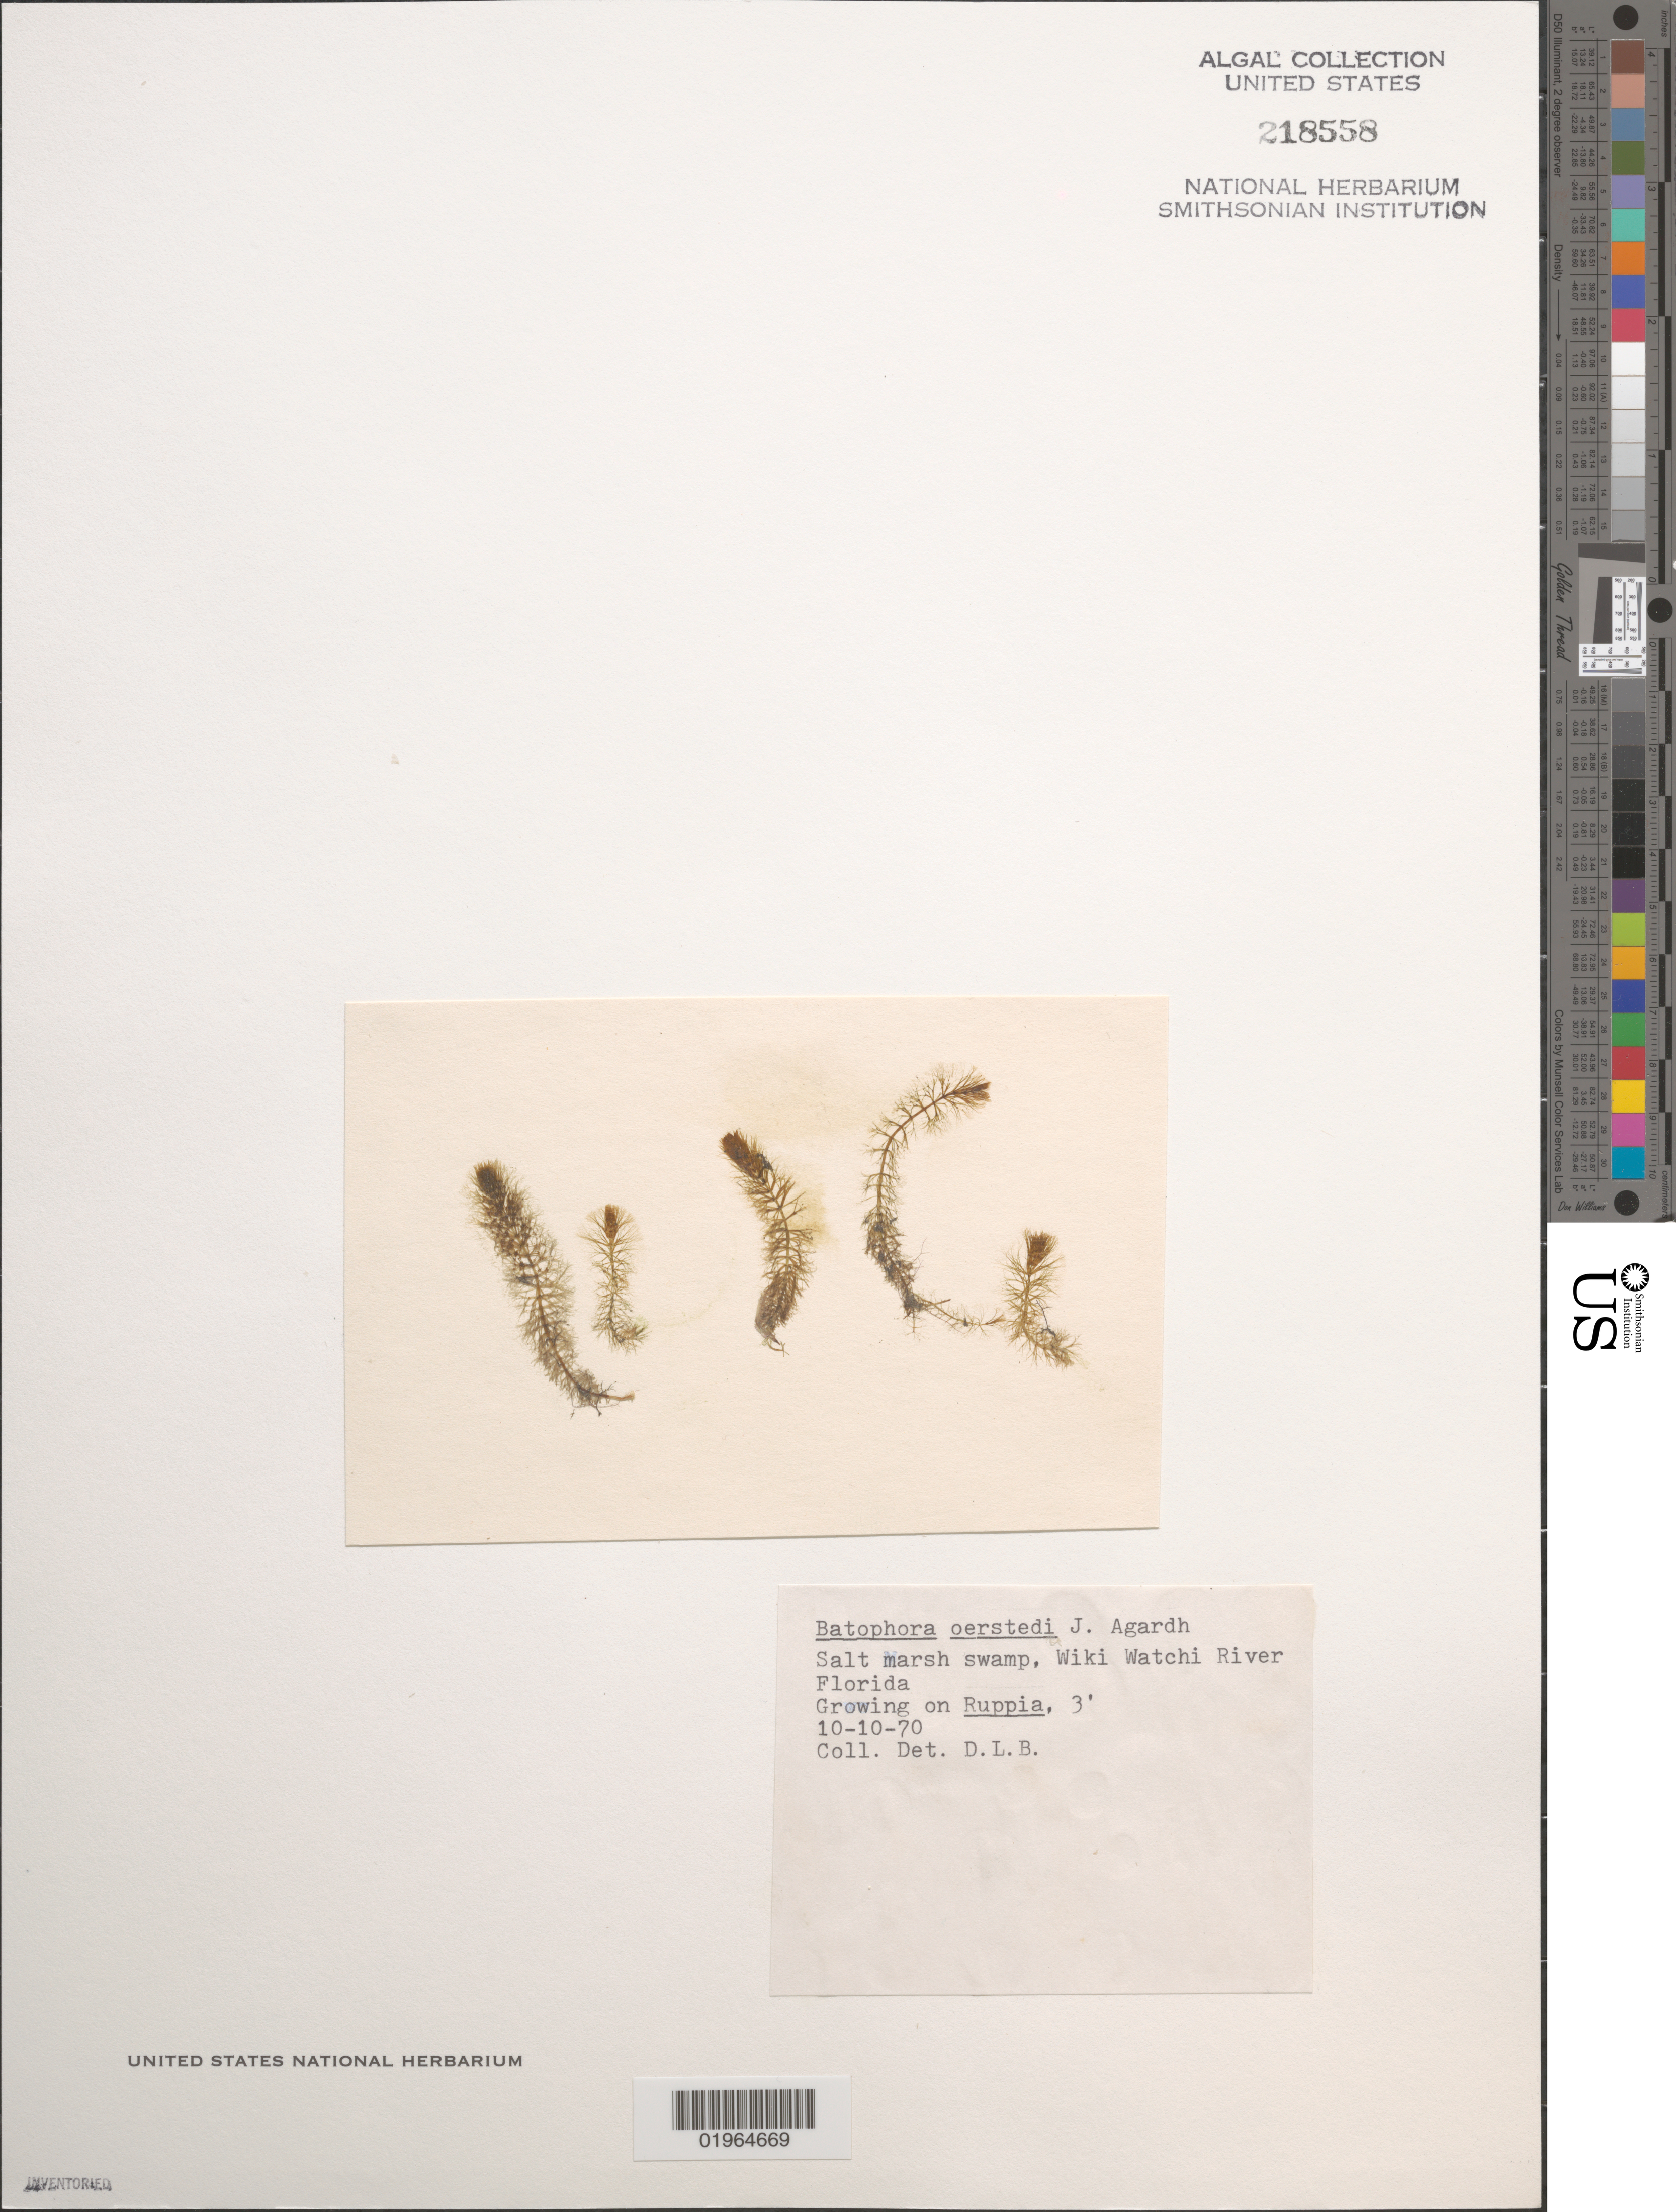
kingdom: Plantae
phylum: Chlorophyta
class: Ulvophyceae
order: Dasycladales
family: Dasycladaceae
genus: Batophora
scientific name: Batophora oerstedii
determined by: Ballantine, D. L.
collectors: D.L. Ballantine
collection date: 1970-10-10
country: United States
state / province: Florida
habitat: Growing on Ruppia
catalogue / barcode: US 218558